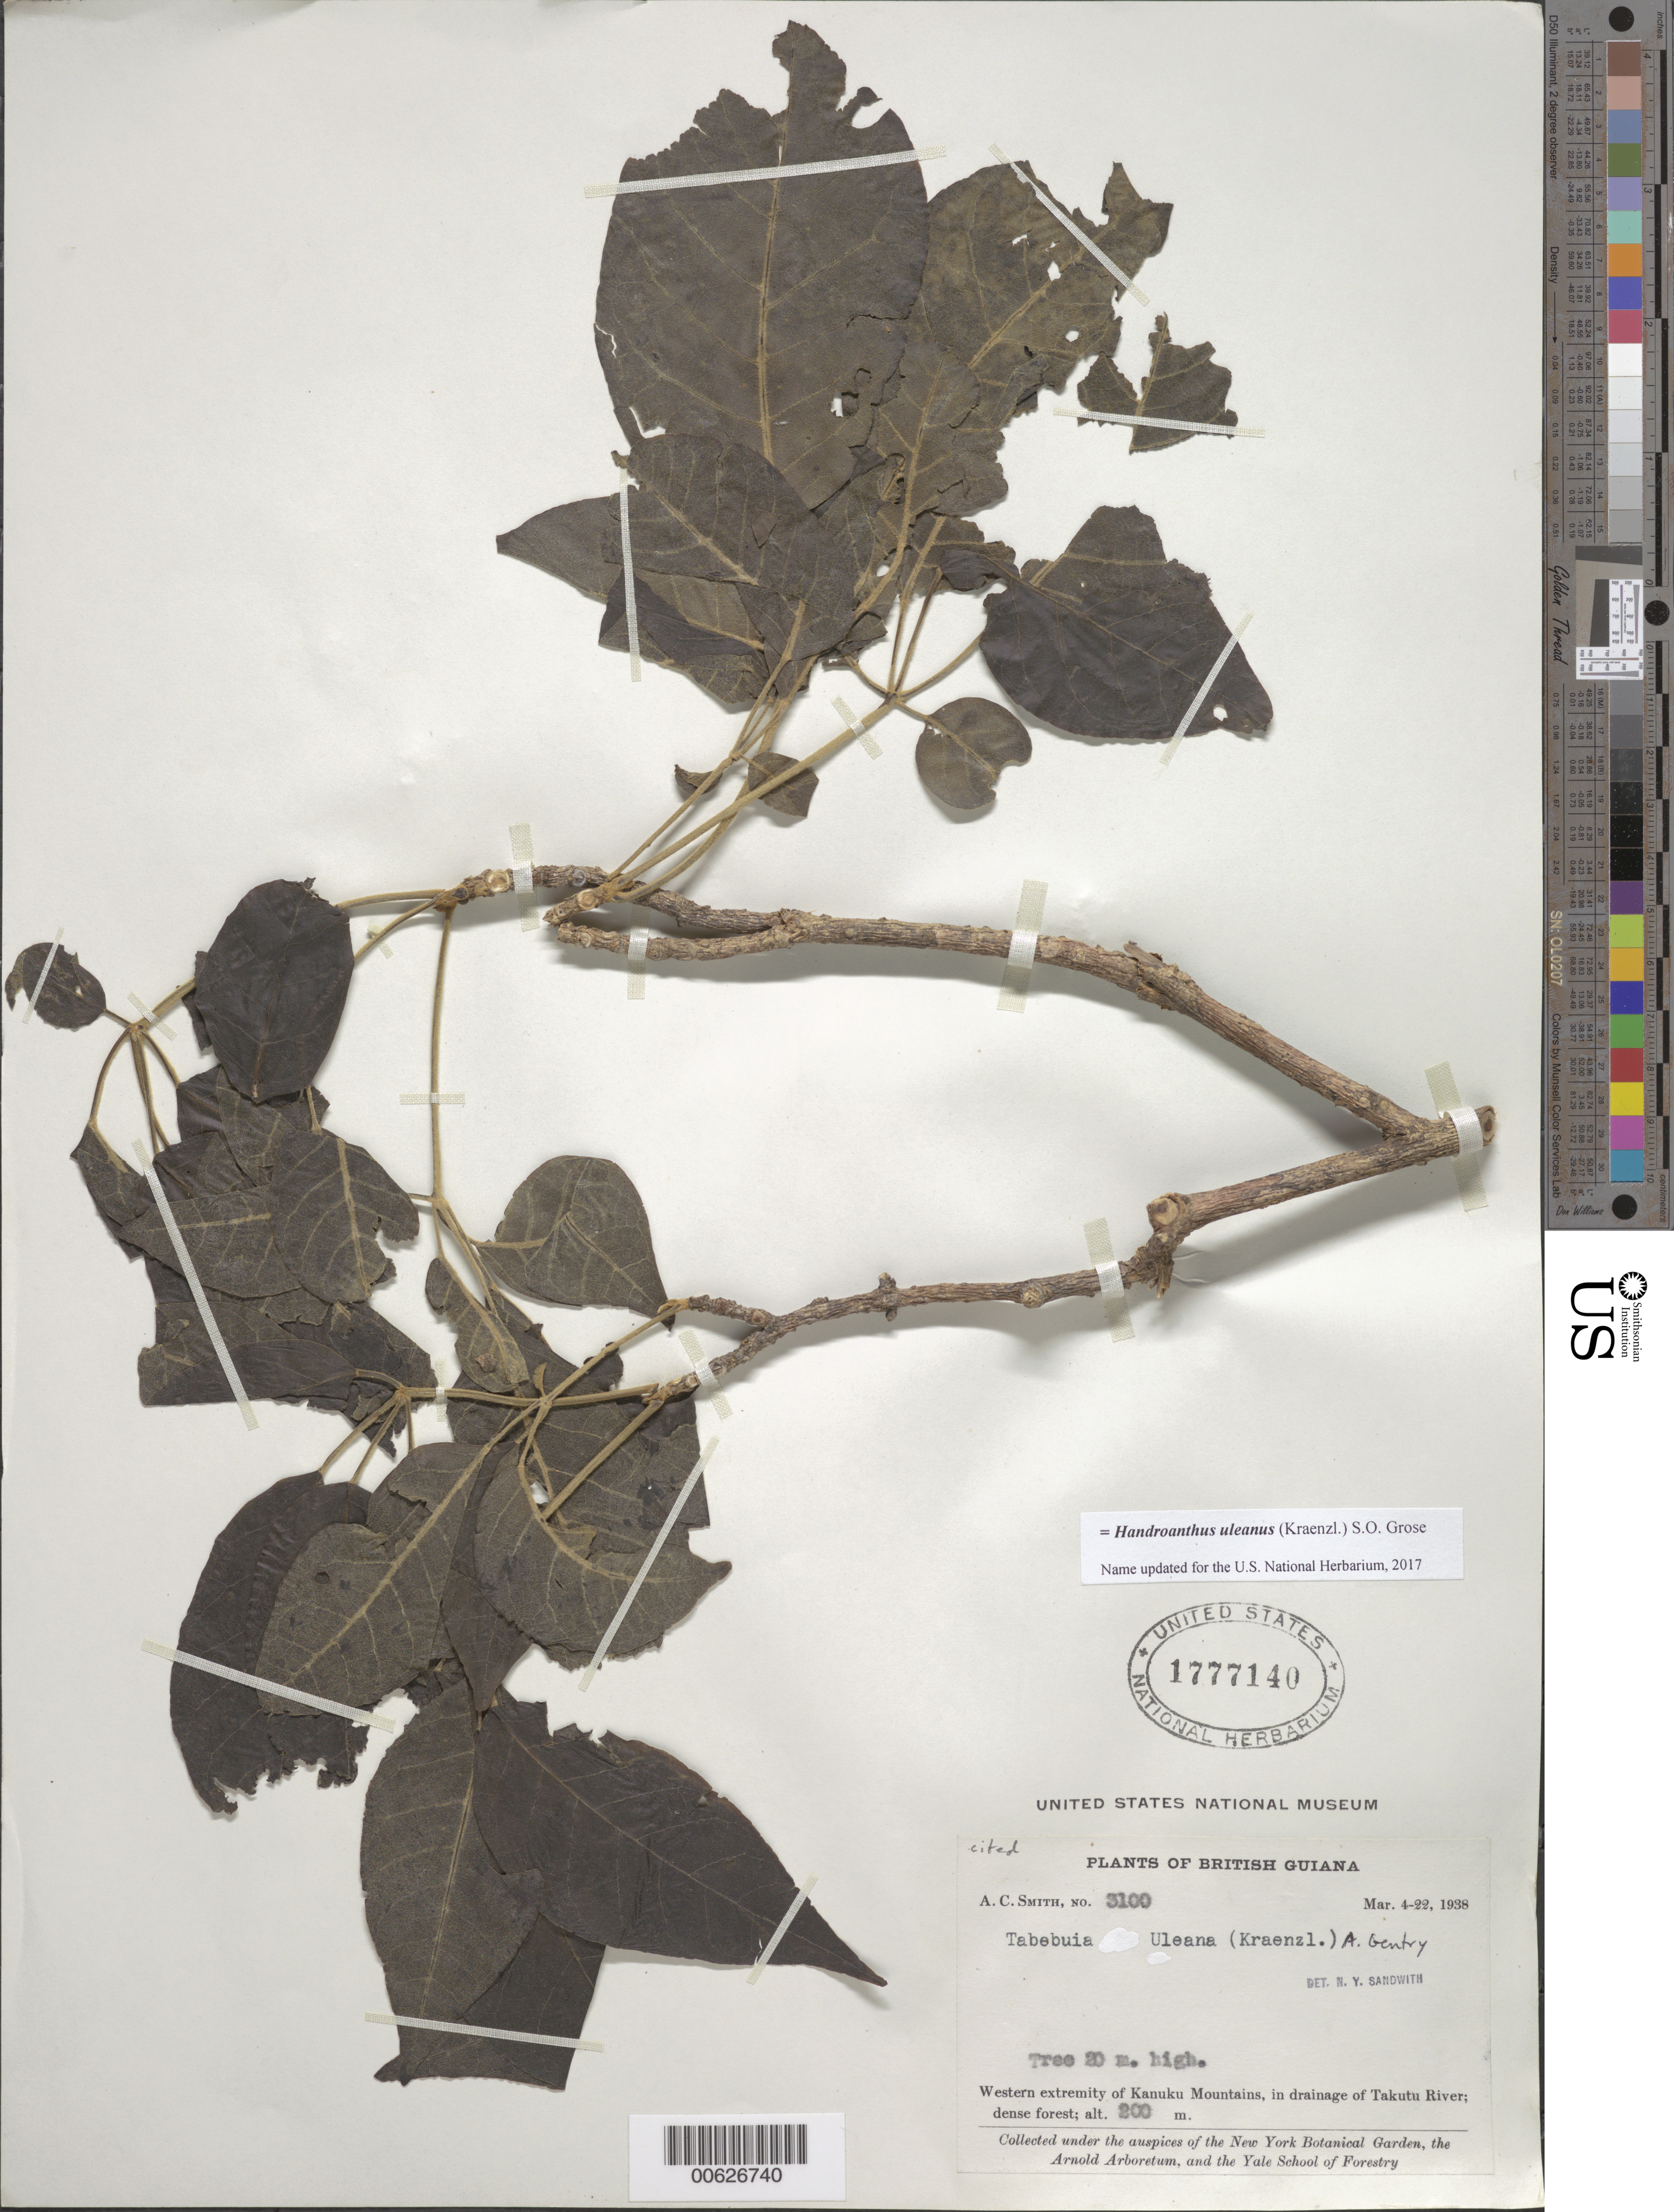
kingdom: Plantae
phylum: Tracheophyta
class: Magnoliopsida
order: Lamiales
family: Bignoniaceae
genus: Handroanthus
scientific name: Handroanthus uleanus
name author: (Kraenzl.) S.O. Grose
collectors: A. C. Smith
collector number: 3100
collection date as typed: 4-Mar-38 to 22-Mar-38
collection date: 1938-03-04/1938-03-22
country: Guyana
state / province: U. Takutu-U. Essequibo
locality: Kanuku Mts., drainage of Takutu R., western extremity of Kanuku Mountains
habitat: Dense forest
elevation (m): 200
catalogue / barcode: US 1777140